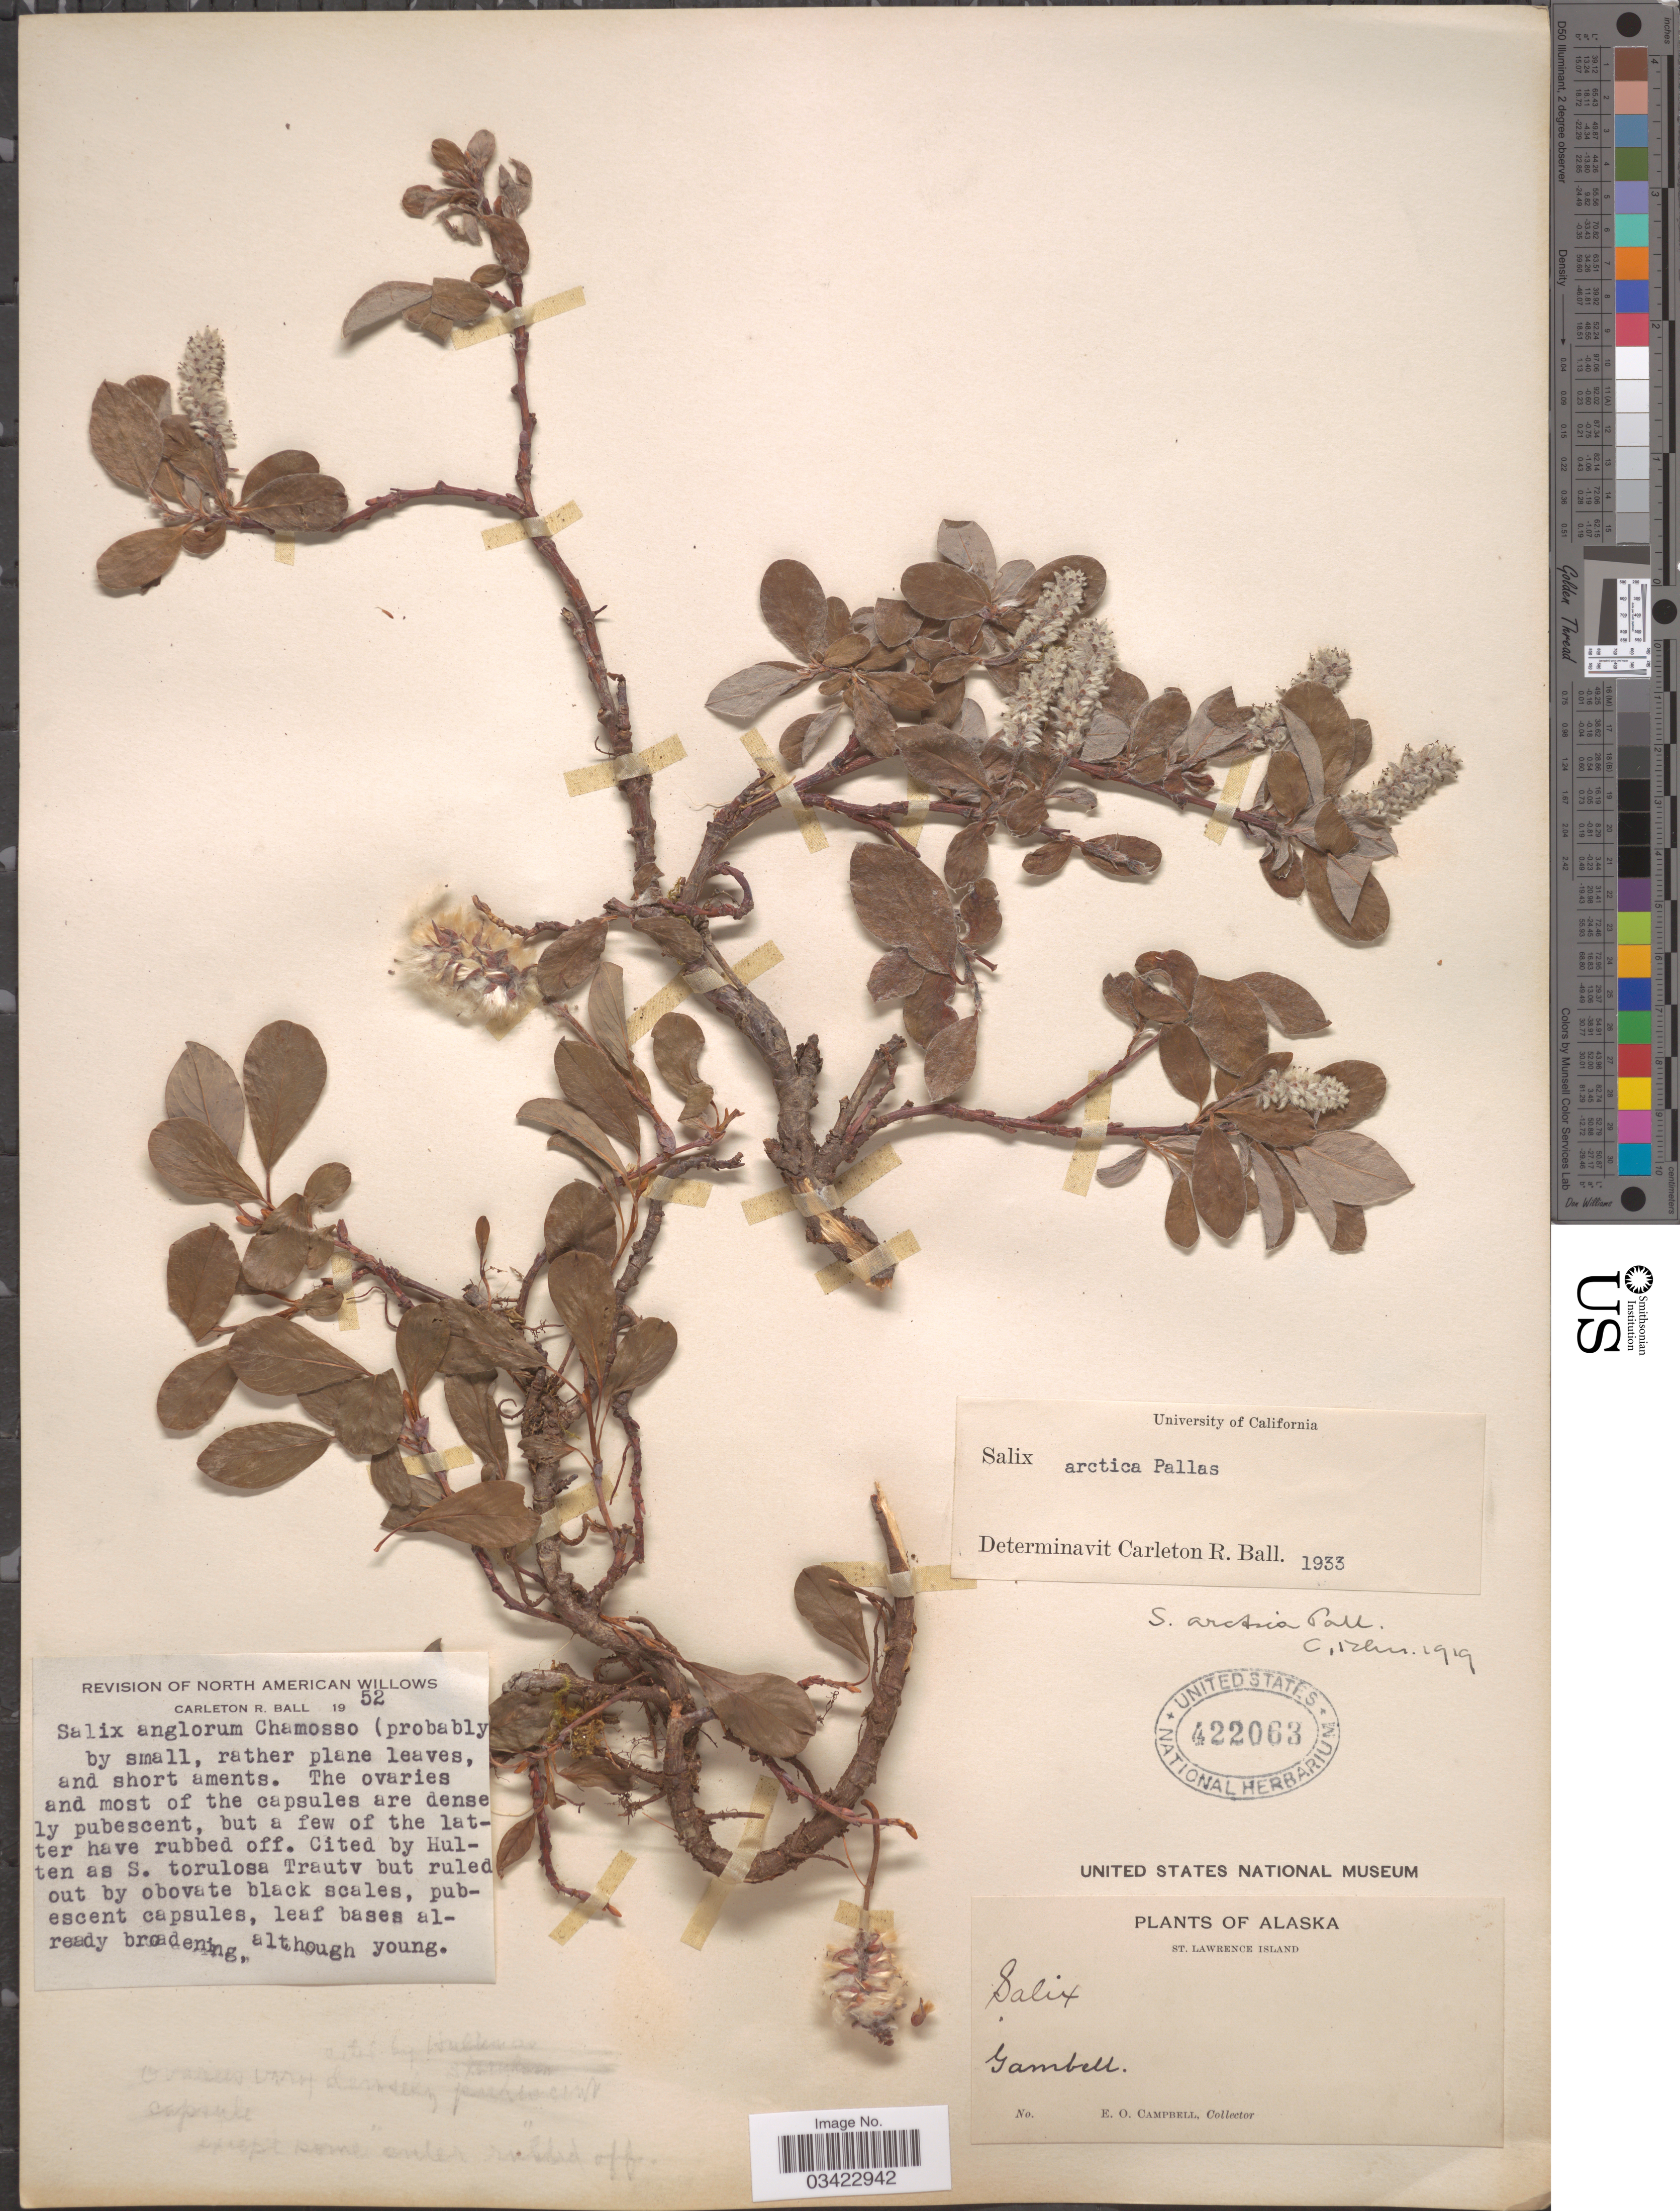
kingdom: Plantae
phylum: Tracheophyta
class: Magnoliopsida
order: Malpighiales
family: Salicaceae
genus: Salix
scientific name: Salix anglorum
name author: Cham.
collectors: E. Campbell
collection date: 1952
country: United States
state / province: Alaska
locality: St. Lawrence Island. Gambell.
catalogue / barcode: US 422063